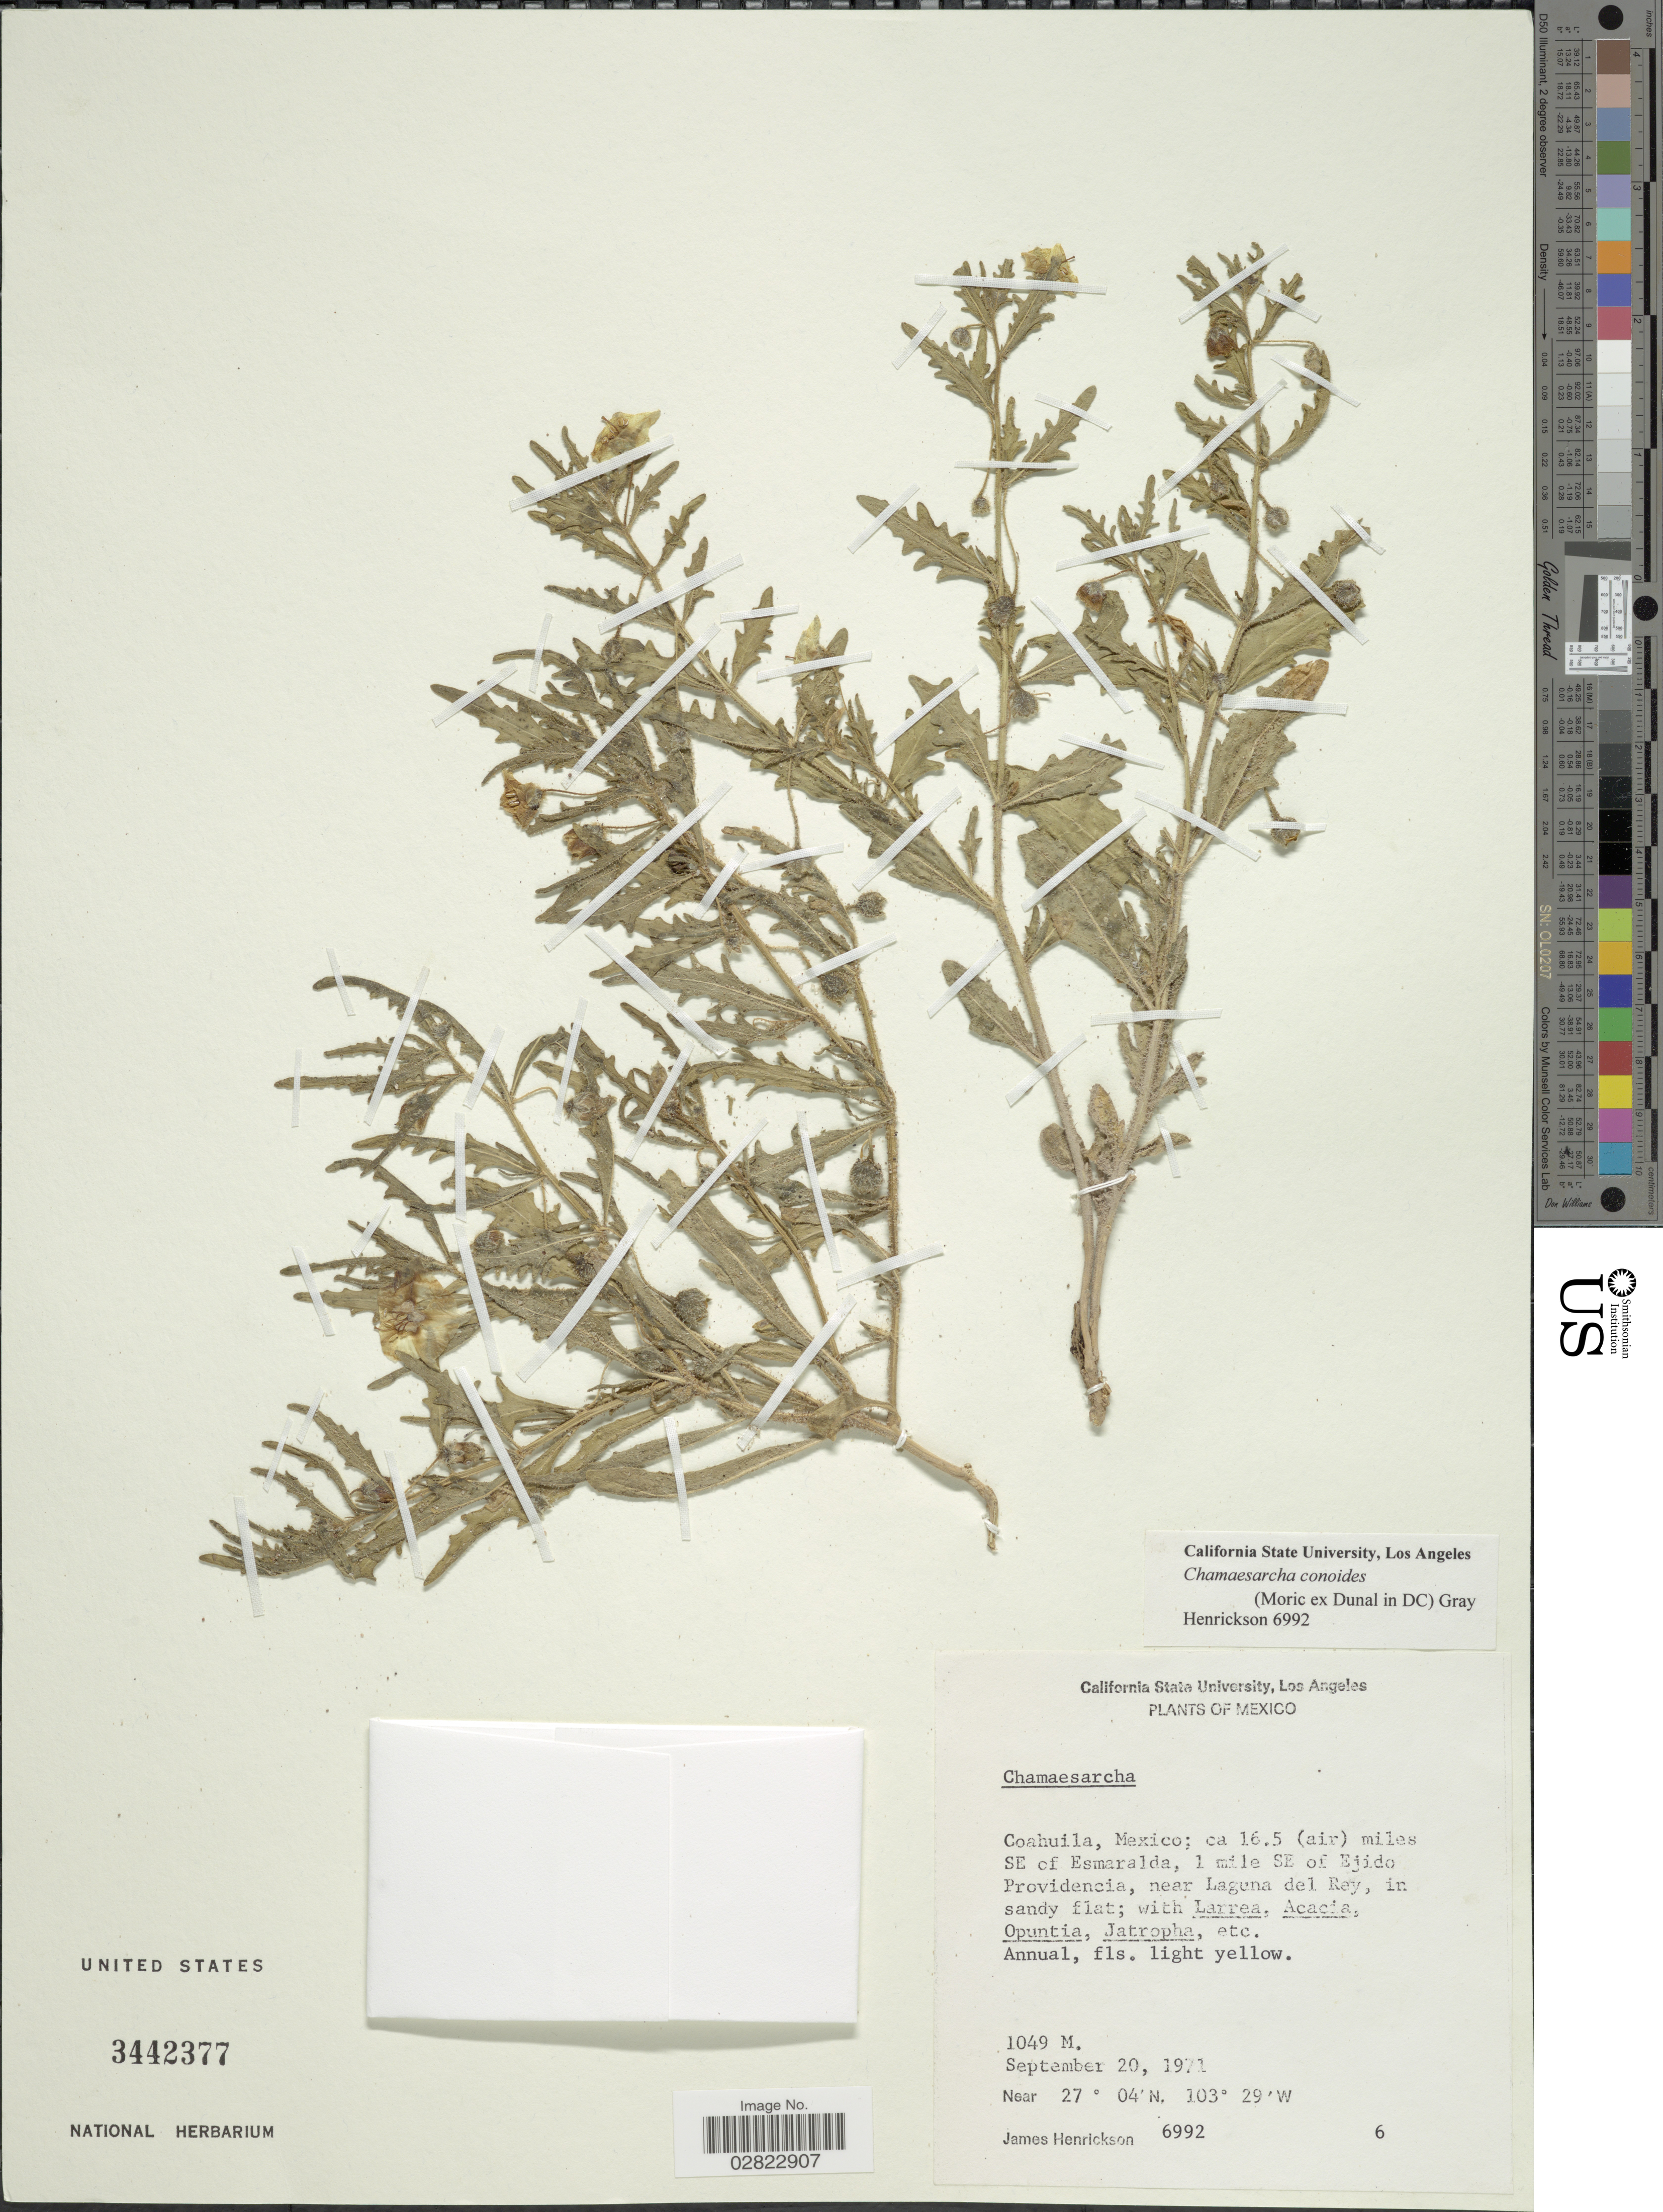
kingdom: Plantae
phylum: Tracheophyta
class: Magnoliopsida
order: Solanales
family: Solanaceae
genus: Chamaesaracha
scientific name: Chamaesaracha coniodes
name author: (Moric. ex Dunal) Britton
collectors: J. S. Henrickson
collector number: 6992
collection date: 1971-09-20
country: Mexico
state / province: Coahuila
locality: Ca. 16.5 (air) miles SE of Esmaralda, 1 mile SE of Ejido Providencia, near Laguna del Rey.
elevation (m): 1049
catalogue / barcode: US 3442377